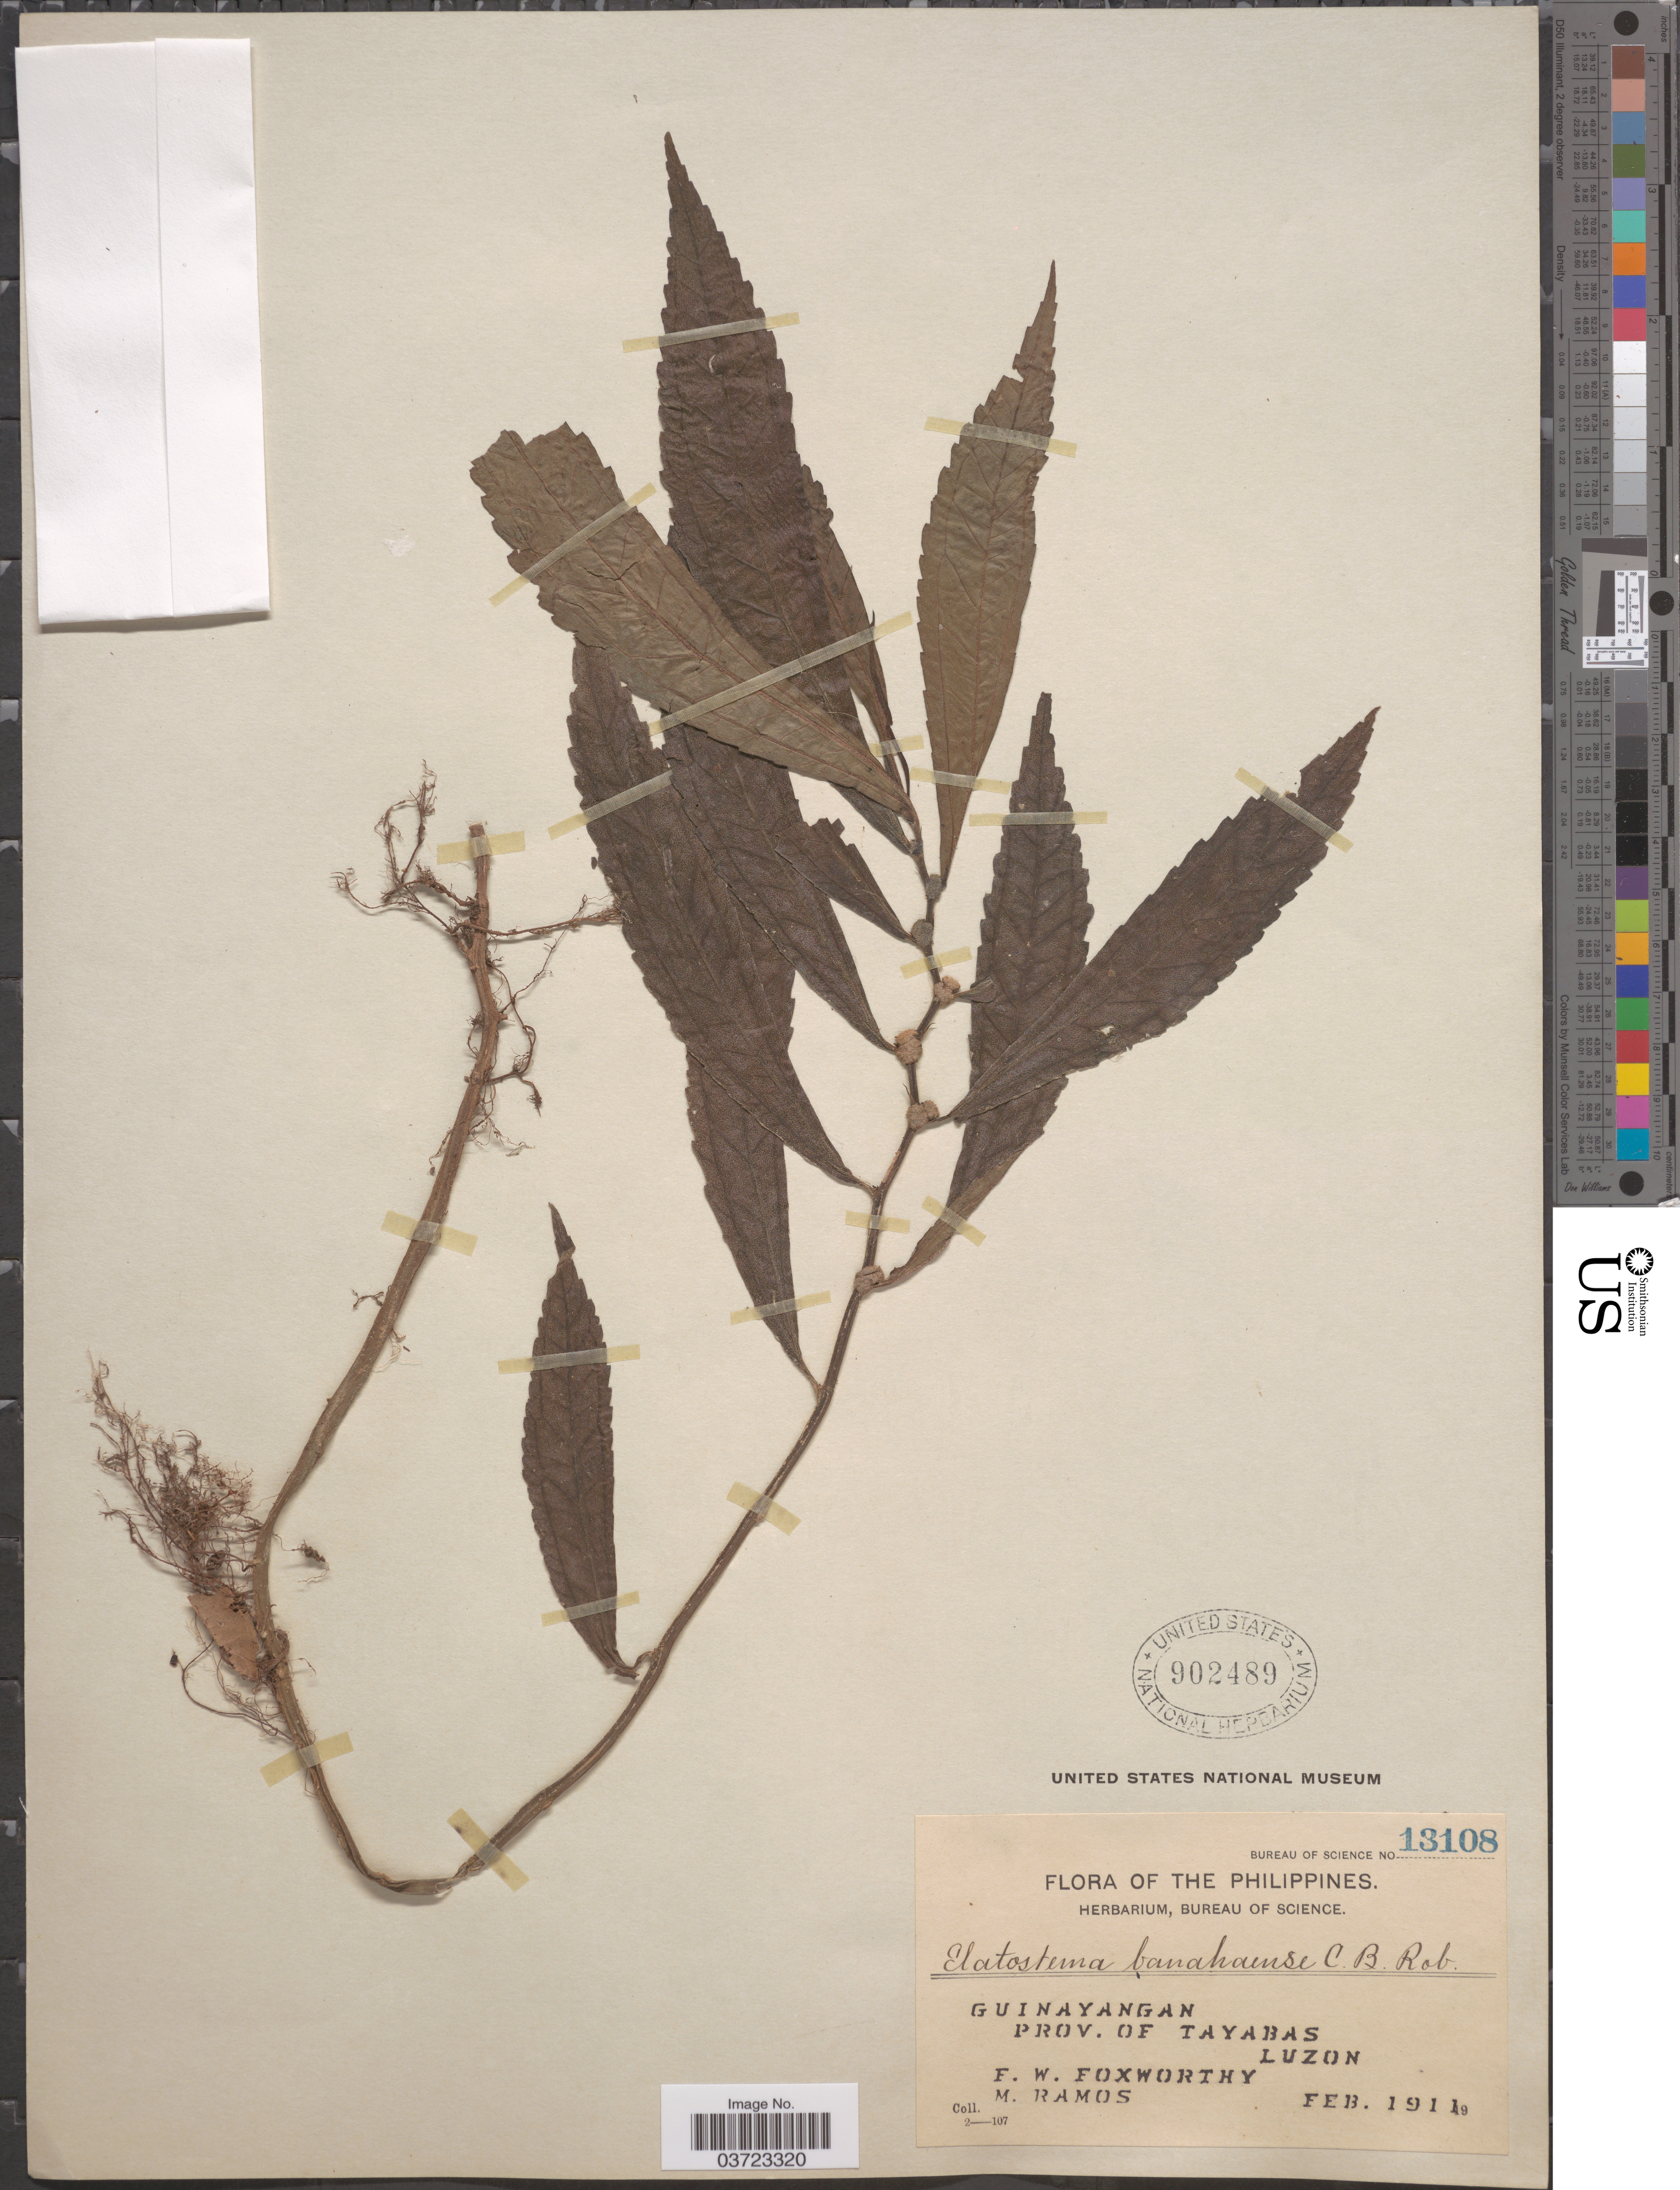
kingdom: Plantae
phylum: Tracheophyta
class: Magnoliopsida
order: Rosales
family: Urticaceae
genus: Elatostema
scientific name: Elatostema banahaense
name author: C.B. Rob.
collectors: F. W. Foxworthy & M. Ramos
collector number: Bureau of Science 13108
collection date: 1911-02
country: Philippines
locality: Guinayangan. Prov. of Tayabas. Luzon.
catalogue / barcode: US 902489